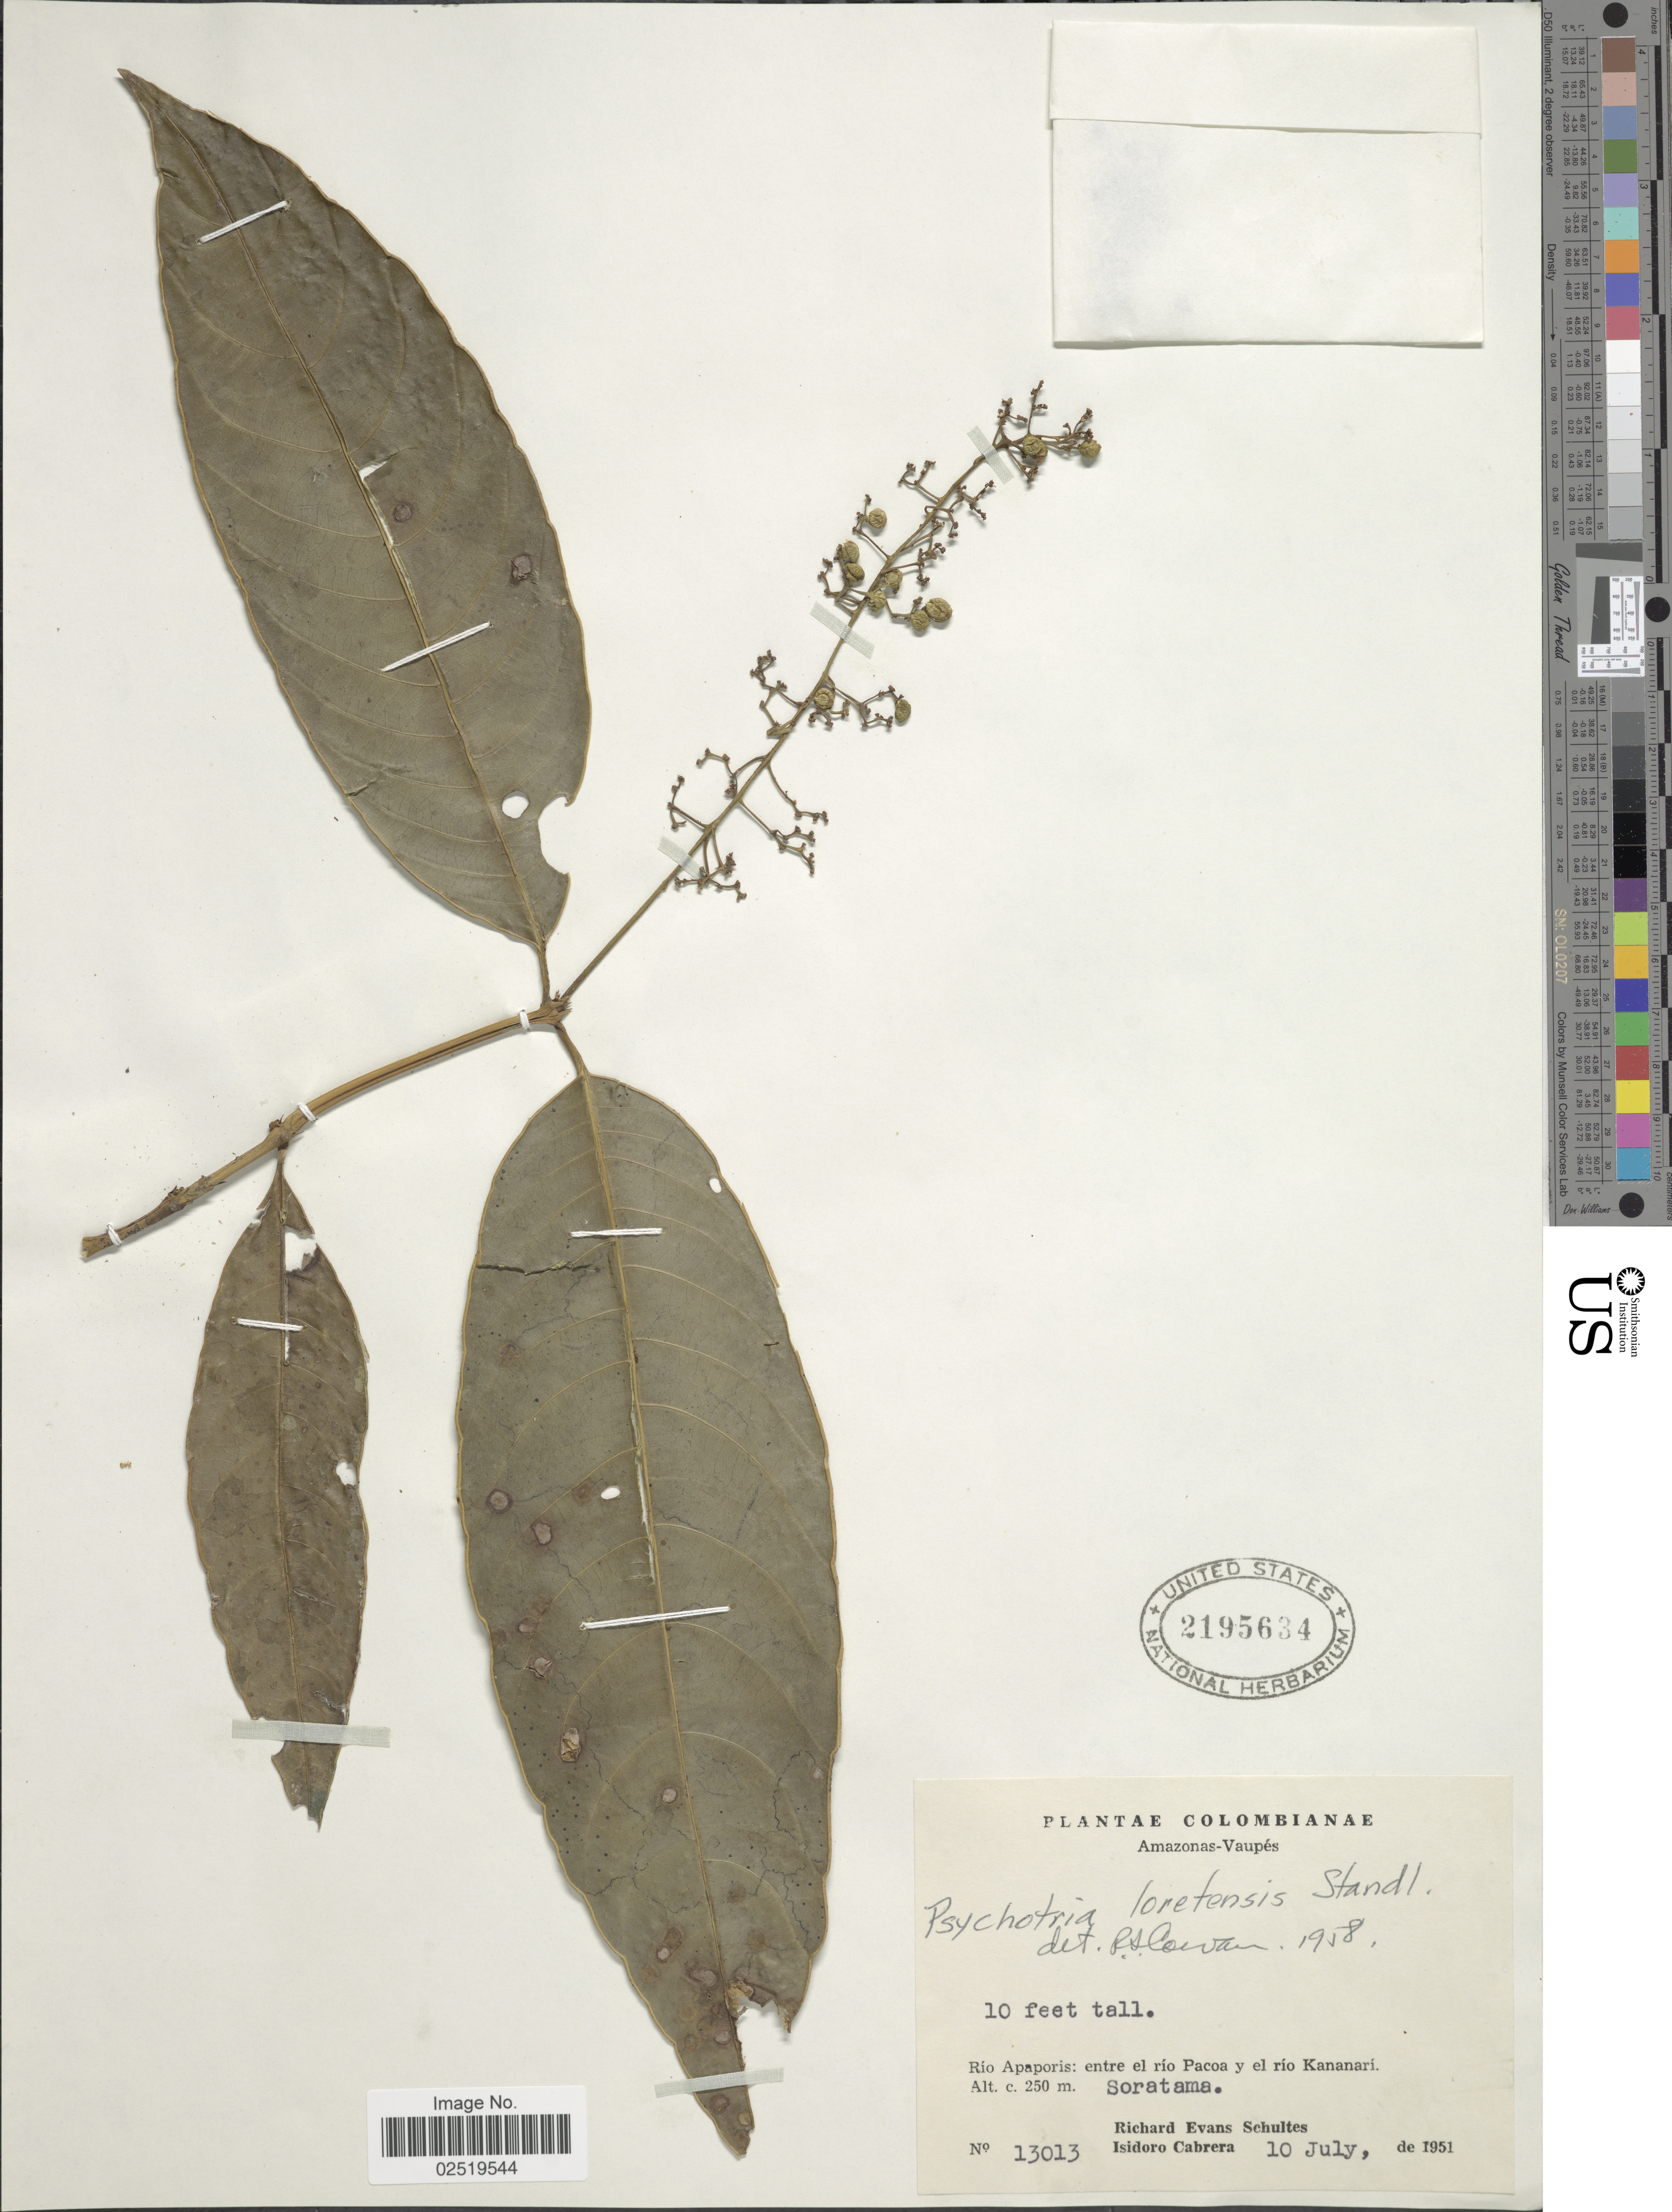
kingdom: Plantae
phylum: Tracheophyta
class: Magnoliopsida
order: Gentianales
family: Rubiaceae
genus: Psychotria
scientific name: Psychotria loretensis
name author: Standl.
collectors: R. E. Schultes & I. Cabrera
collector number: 13013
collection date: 1951-07-10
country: Colombia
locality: Amazonas-Vaupes, Rio Apaporis: entre el rio Pacoa y el rio Kananari, Soratama.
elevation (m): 250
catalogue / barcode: US 2195634